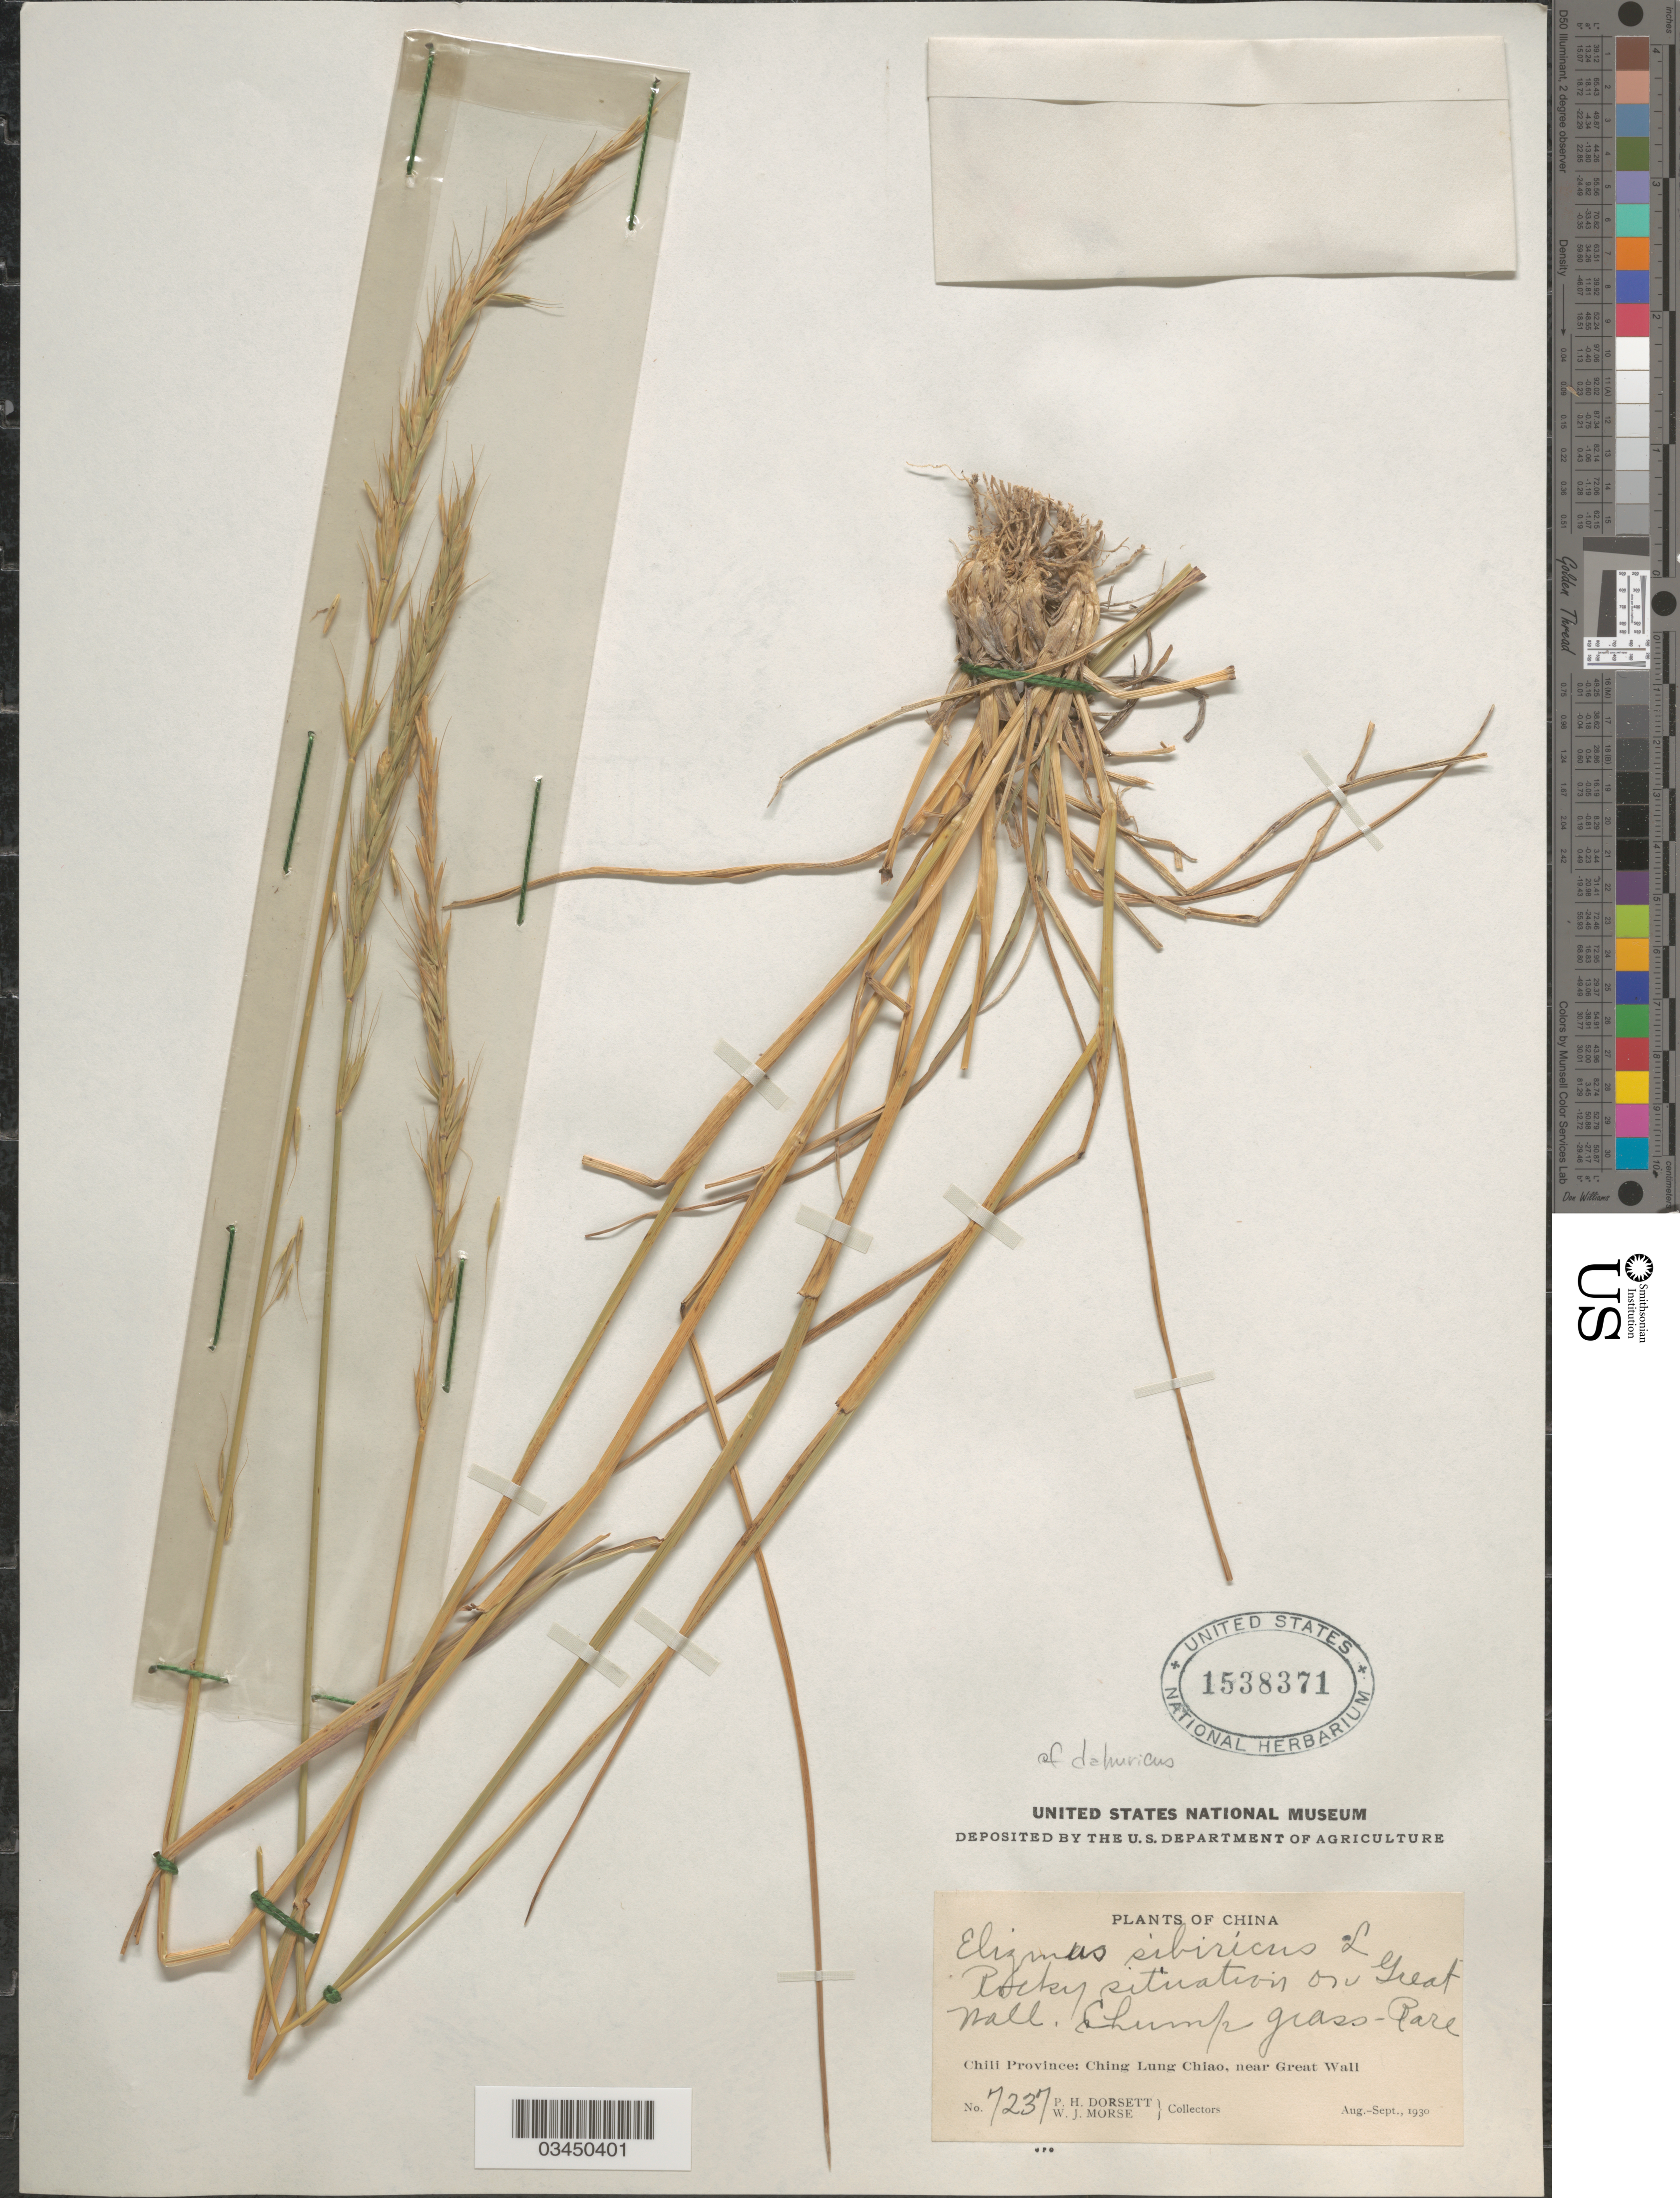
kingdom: Plantae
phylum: Tracheophyta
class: Liliopsida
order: Poales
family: Poaceae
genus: Elymus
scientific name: Elymus dahuricus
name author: Turcz. ex Griseb.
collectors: P. H. Dorsett & W. J. Morse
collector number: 7237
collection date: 1930-08/1930-09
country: China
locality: Rocky situation on Great Wall. Chili Province: Ching Lung Chiao, near Great Wall.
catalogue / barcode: US 1538371